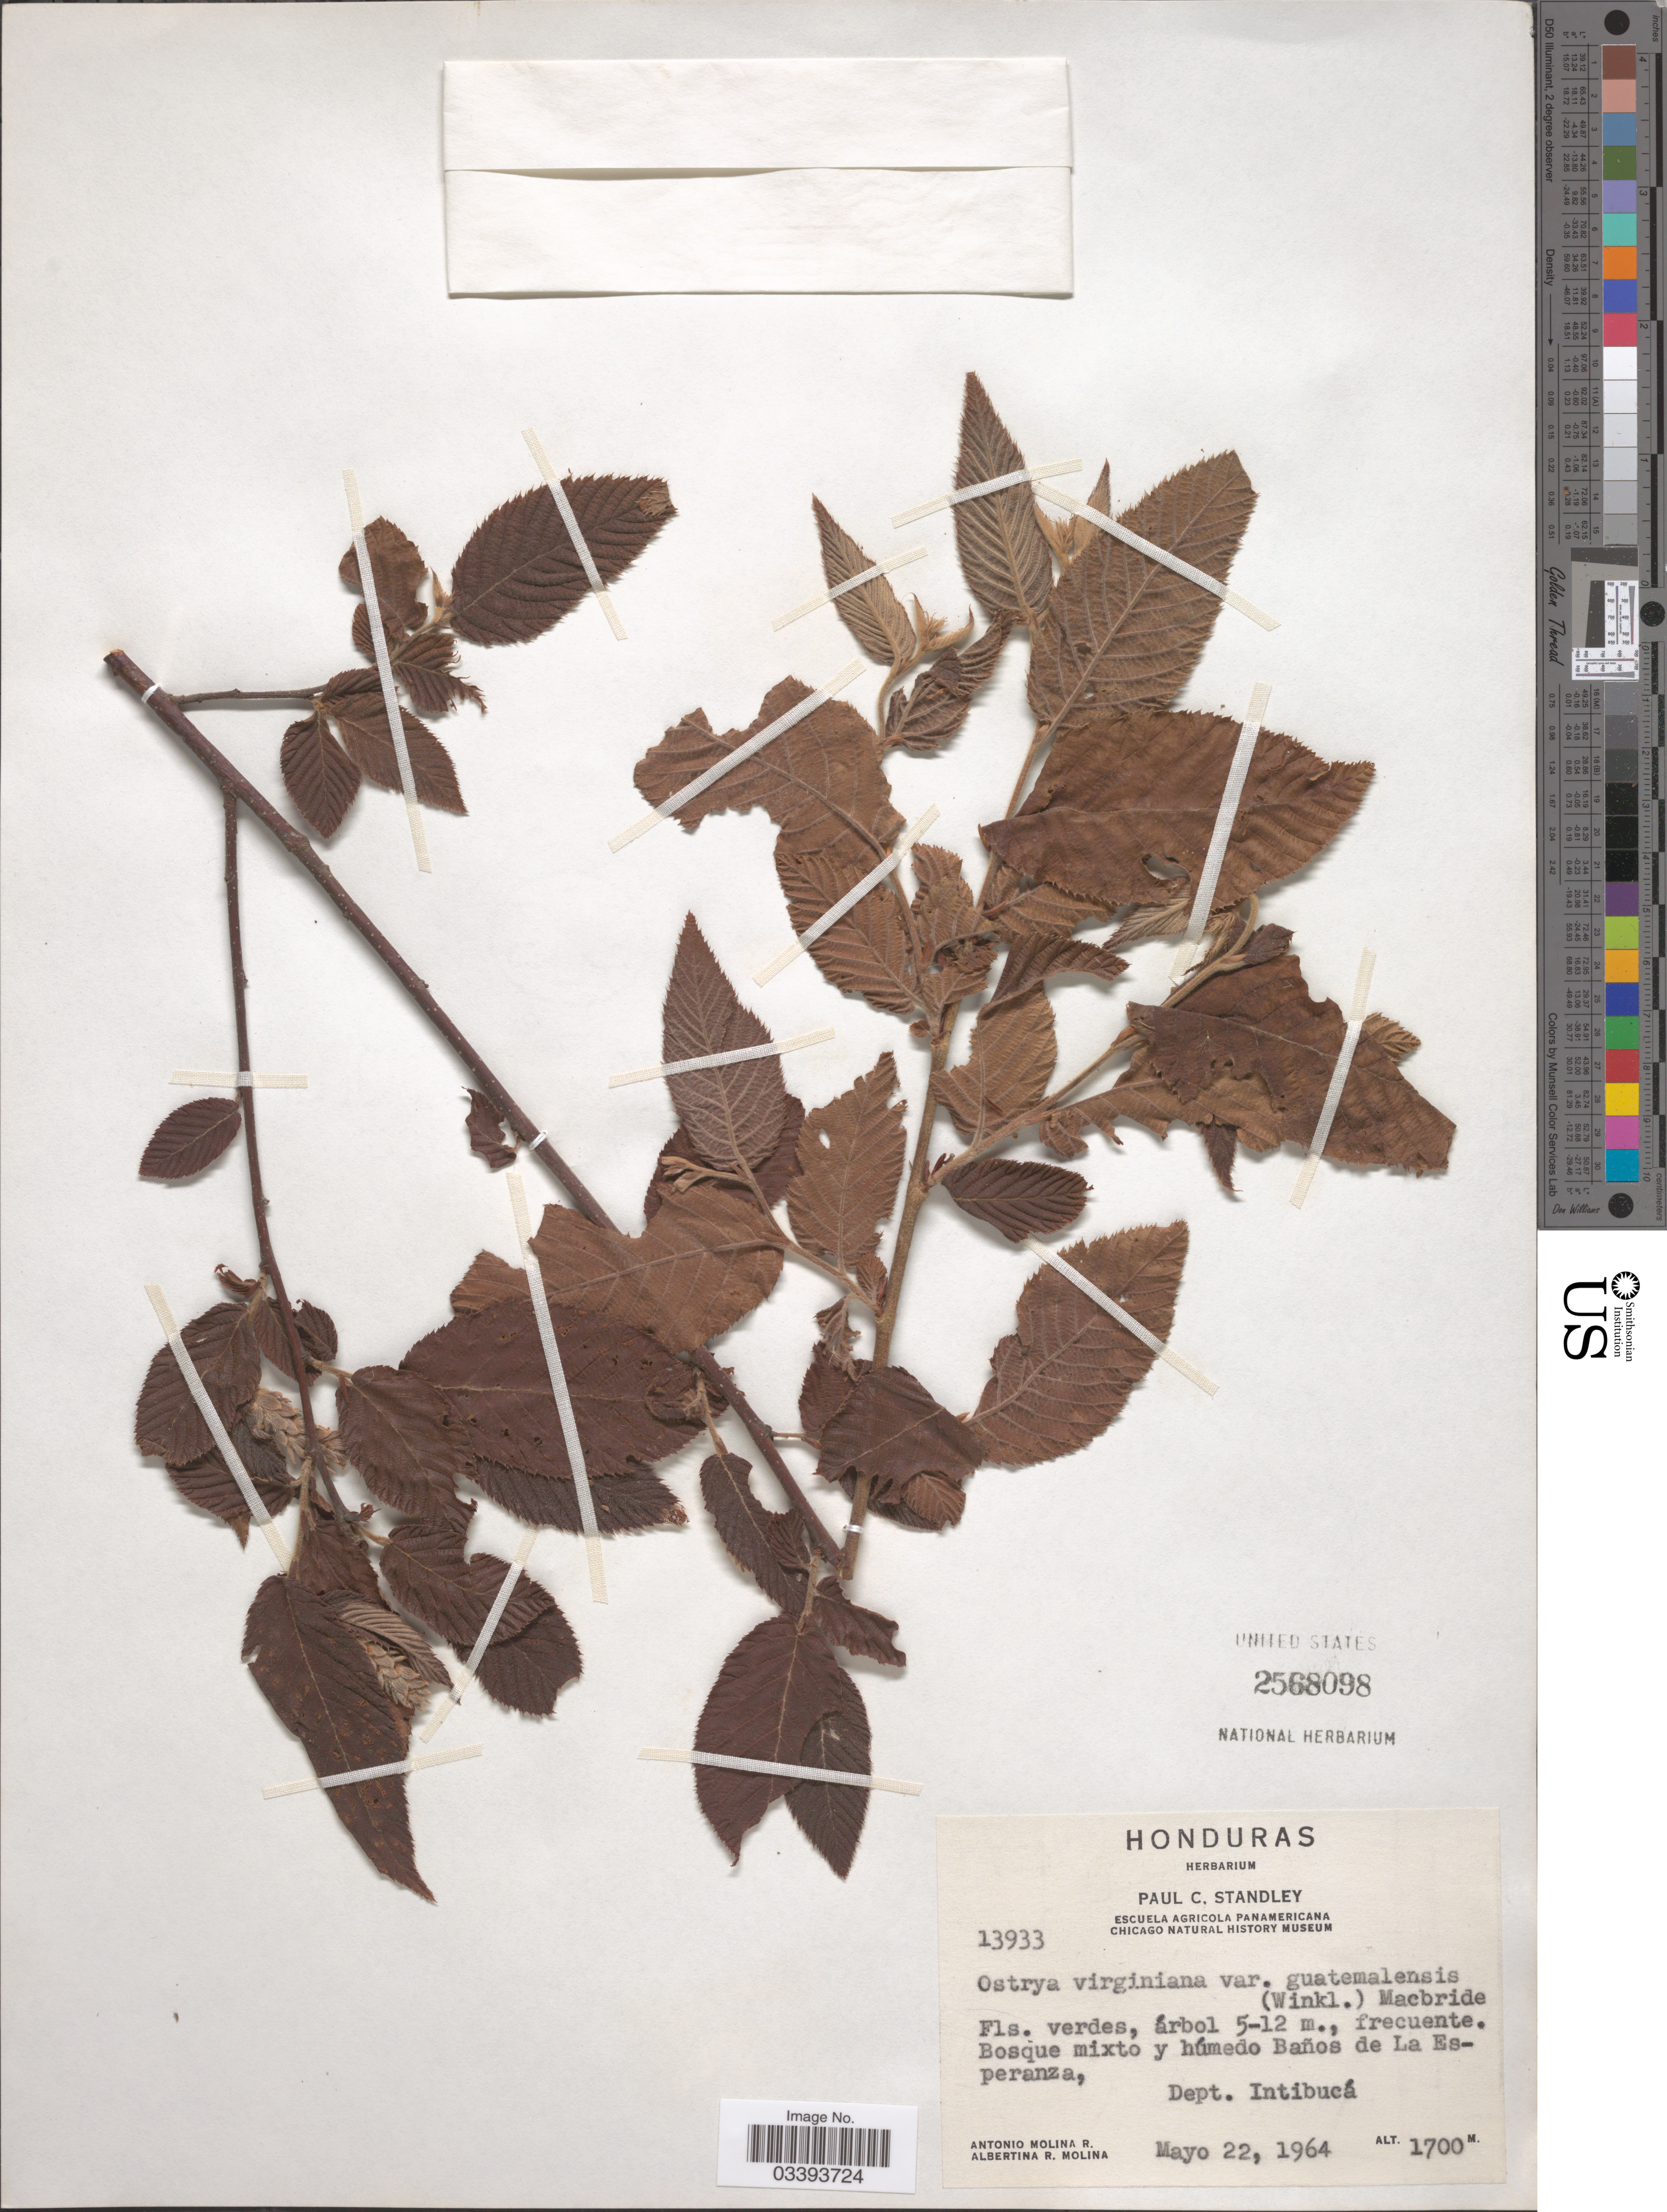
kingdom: Plantae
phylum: Tracheophyta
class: Magnoliopsida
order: Fagales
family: Betulaceae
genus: Ostrya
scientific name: Ostrya virginiana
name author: (Mill.) K. Koch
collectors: A. Molina R. & A. R. Molina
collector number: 13933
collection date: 1964-05-22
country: Honduras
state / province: Intibuca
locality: Bosque mixto y húmedo Baños de La Esperanza, Dept. Intibucá.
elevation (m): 1700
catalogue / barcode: US 2568098